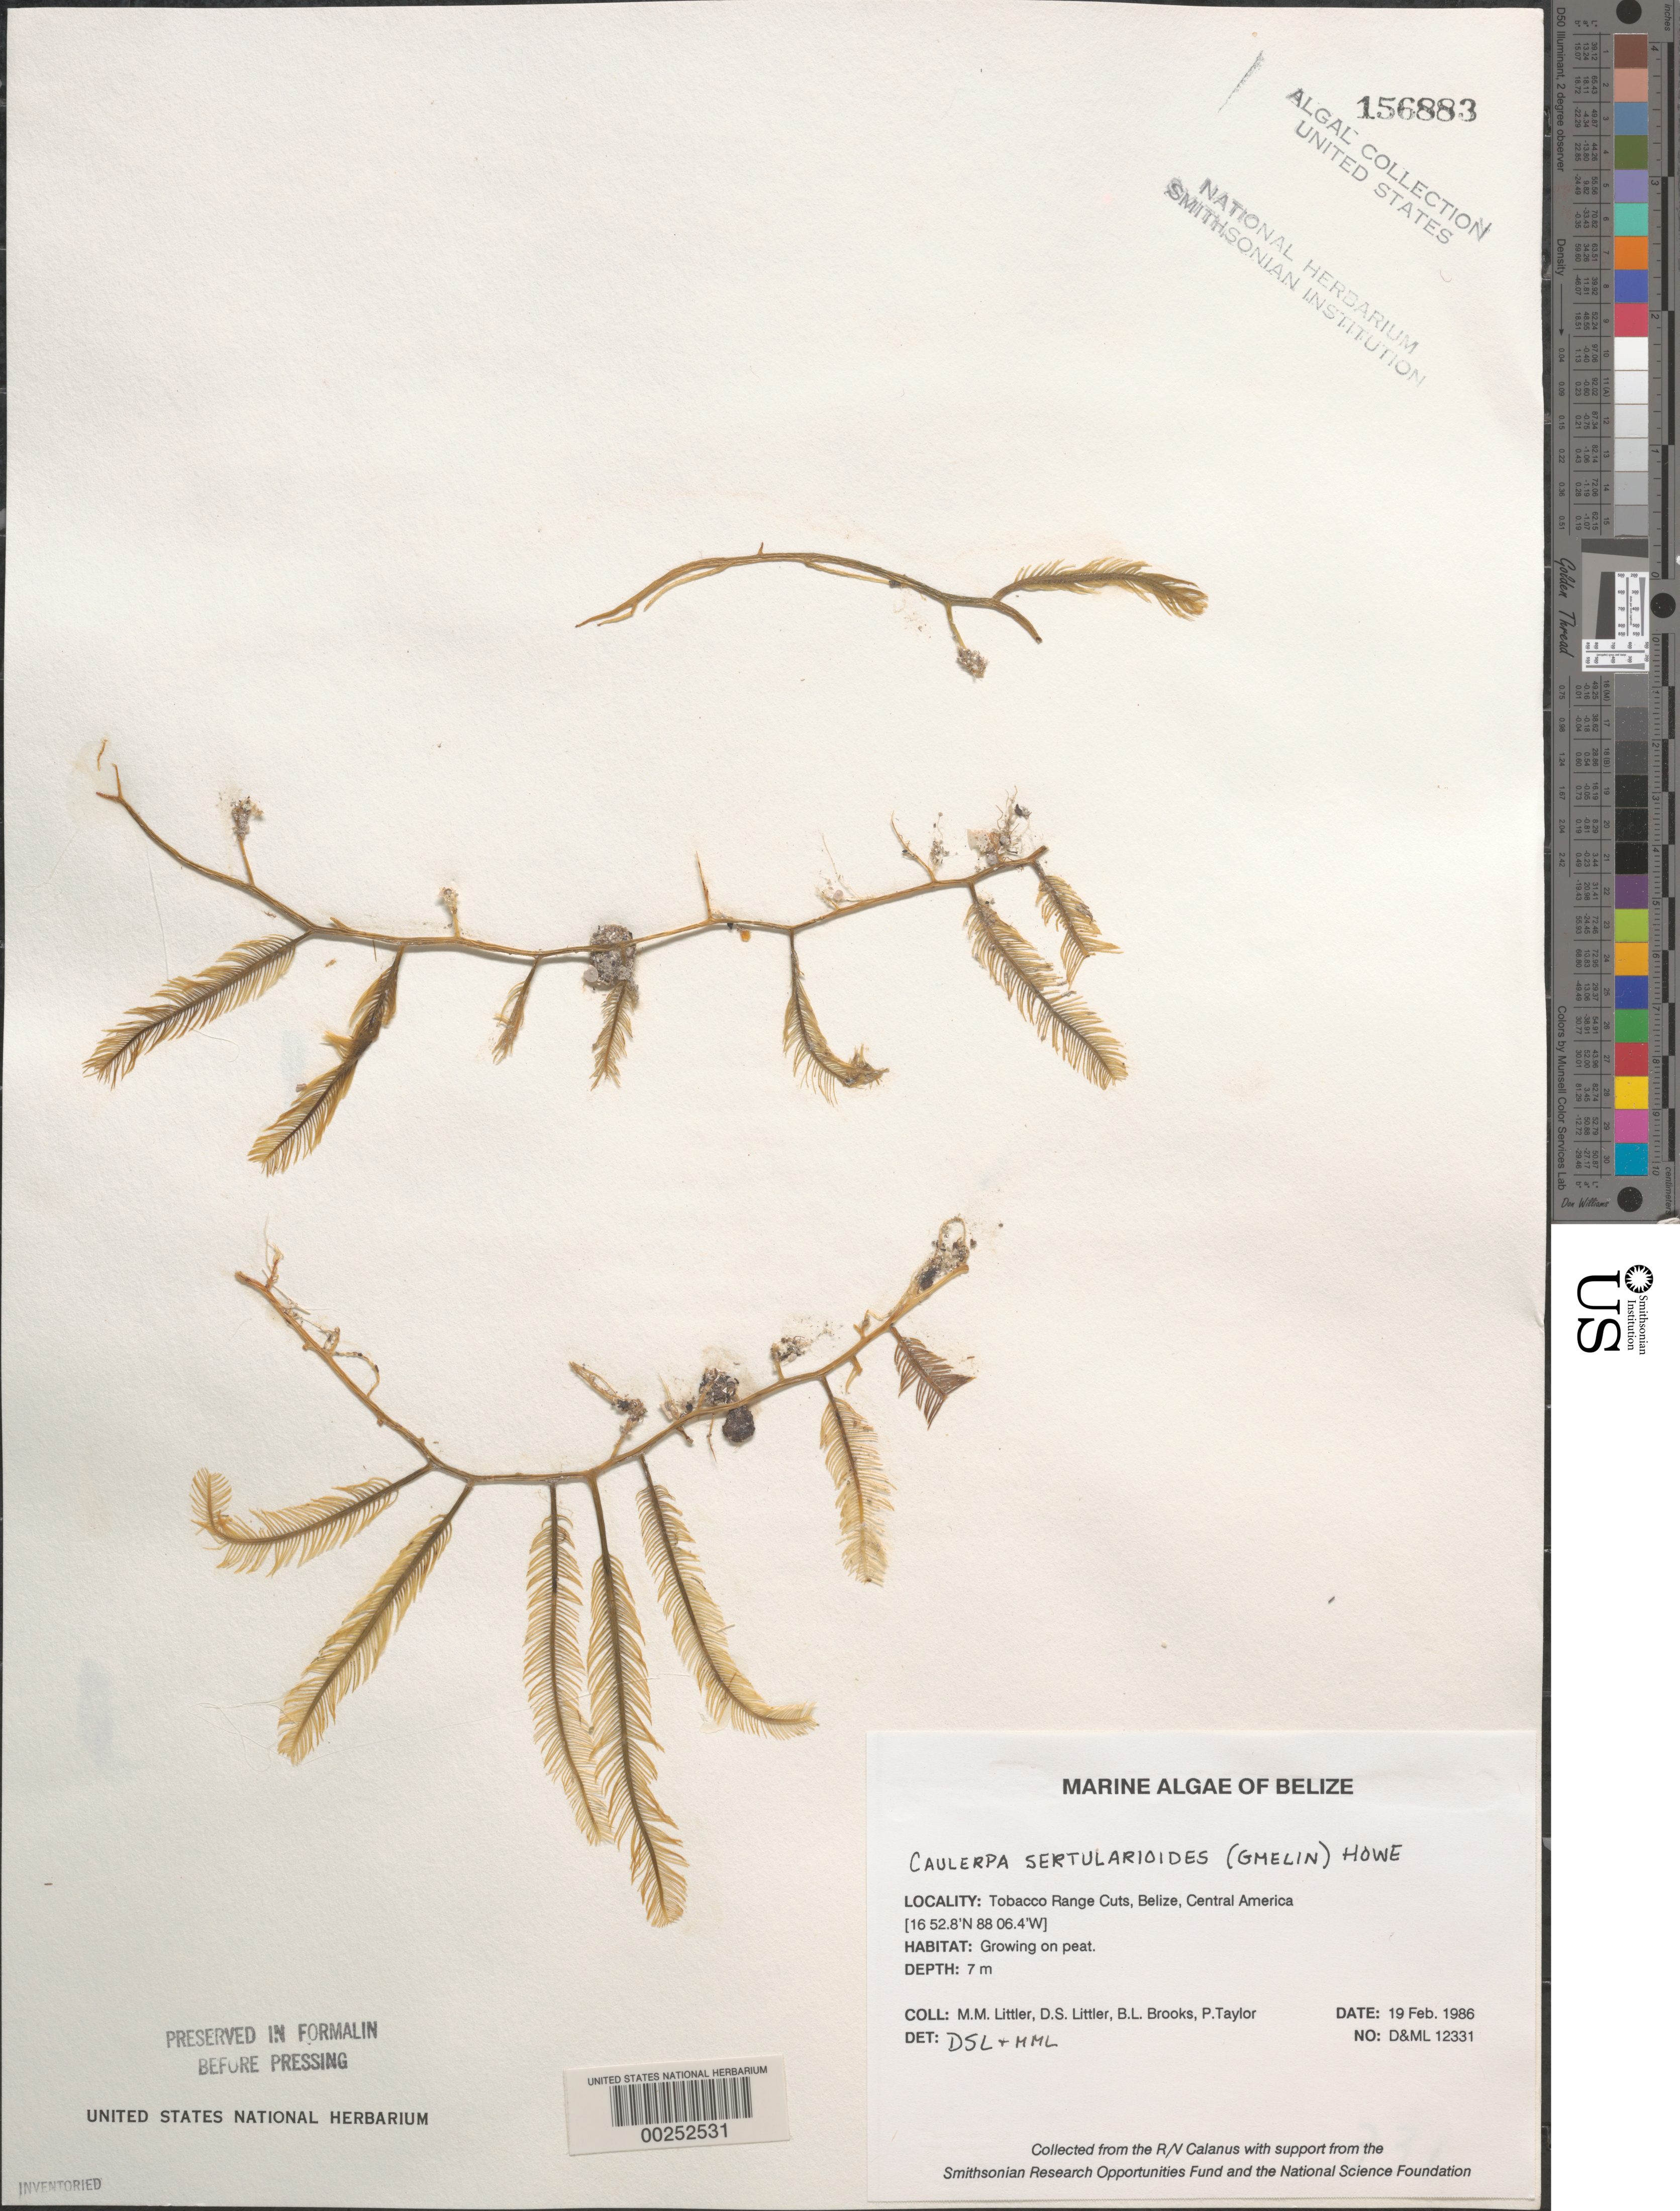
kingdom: Plantae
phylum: Chlorophyta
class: Ulvophyceae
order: Bryopsidales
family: Caulerpaceae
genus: Caulerpa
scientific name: Caulerpa sertularioides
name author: (S.G. Gmel.) M. Howe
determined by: Littler, D. S.; Littler, M. M.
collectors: M. M. Littler, D. S. Littler, B. Brooks & P. R. Taylor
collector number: D&ML 12331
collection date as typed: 19 Feb 1986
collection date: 1986-02-19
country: Belize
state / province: Stann Creek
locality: Tobacco Range Cuts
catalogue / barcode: US 156883